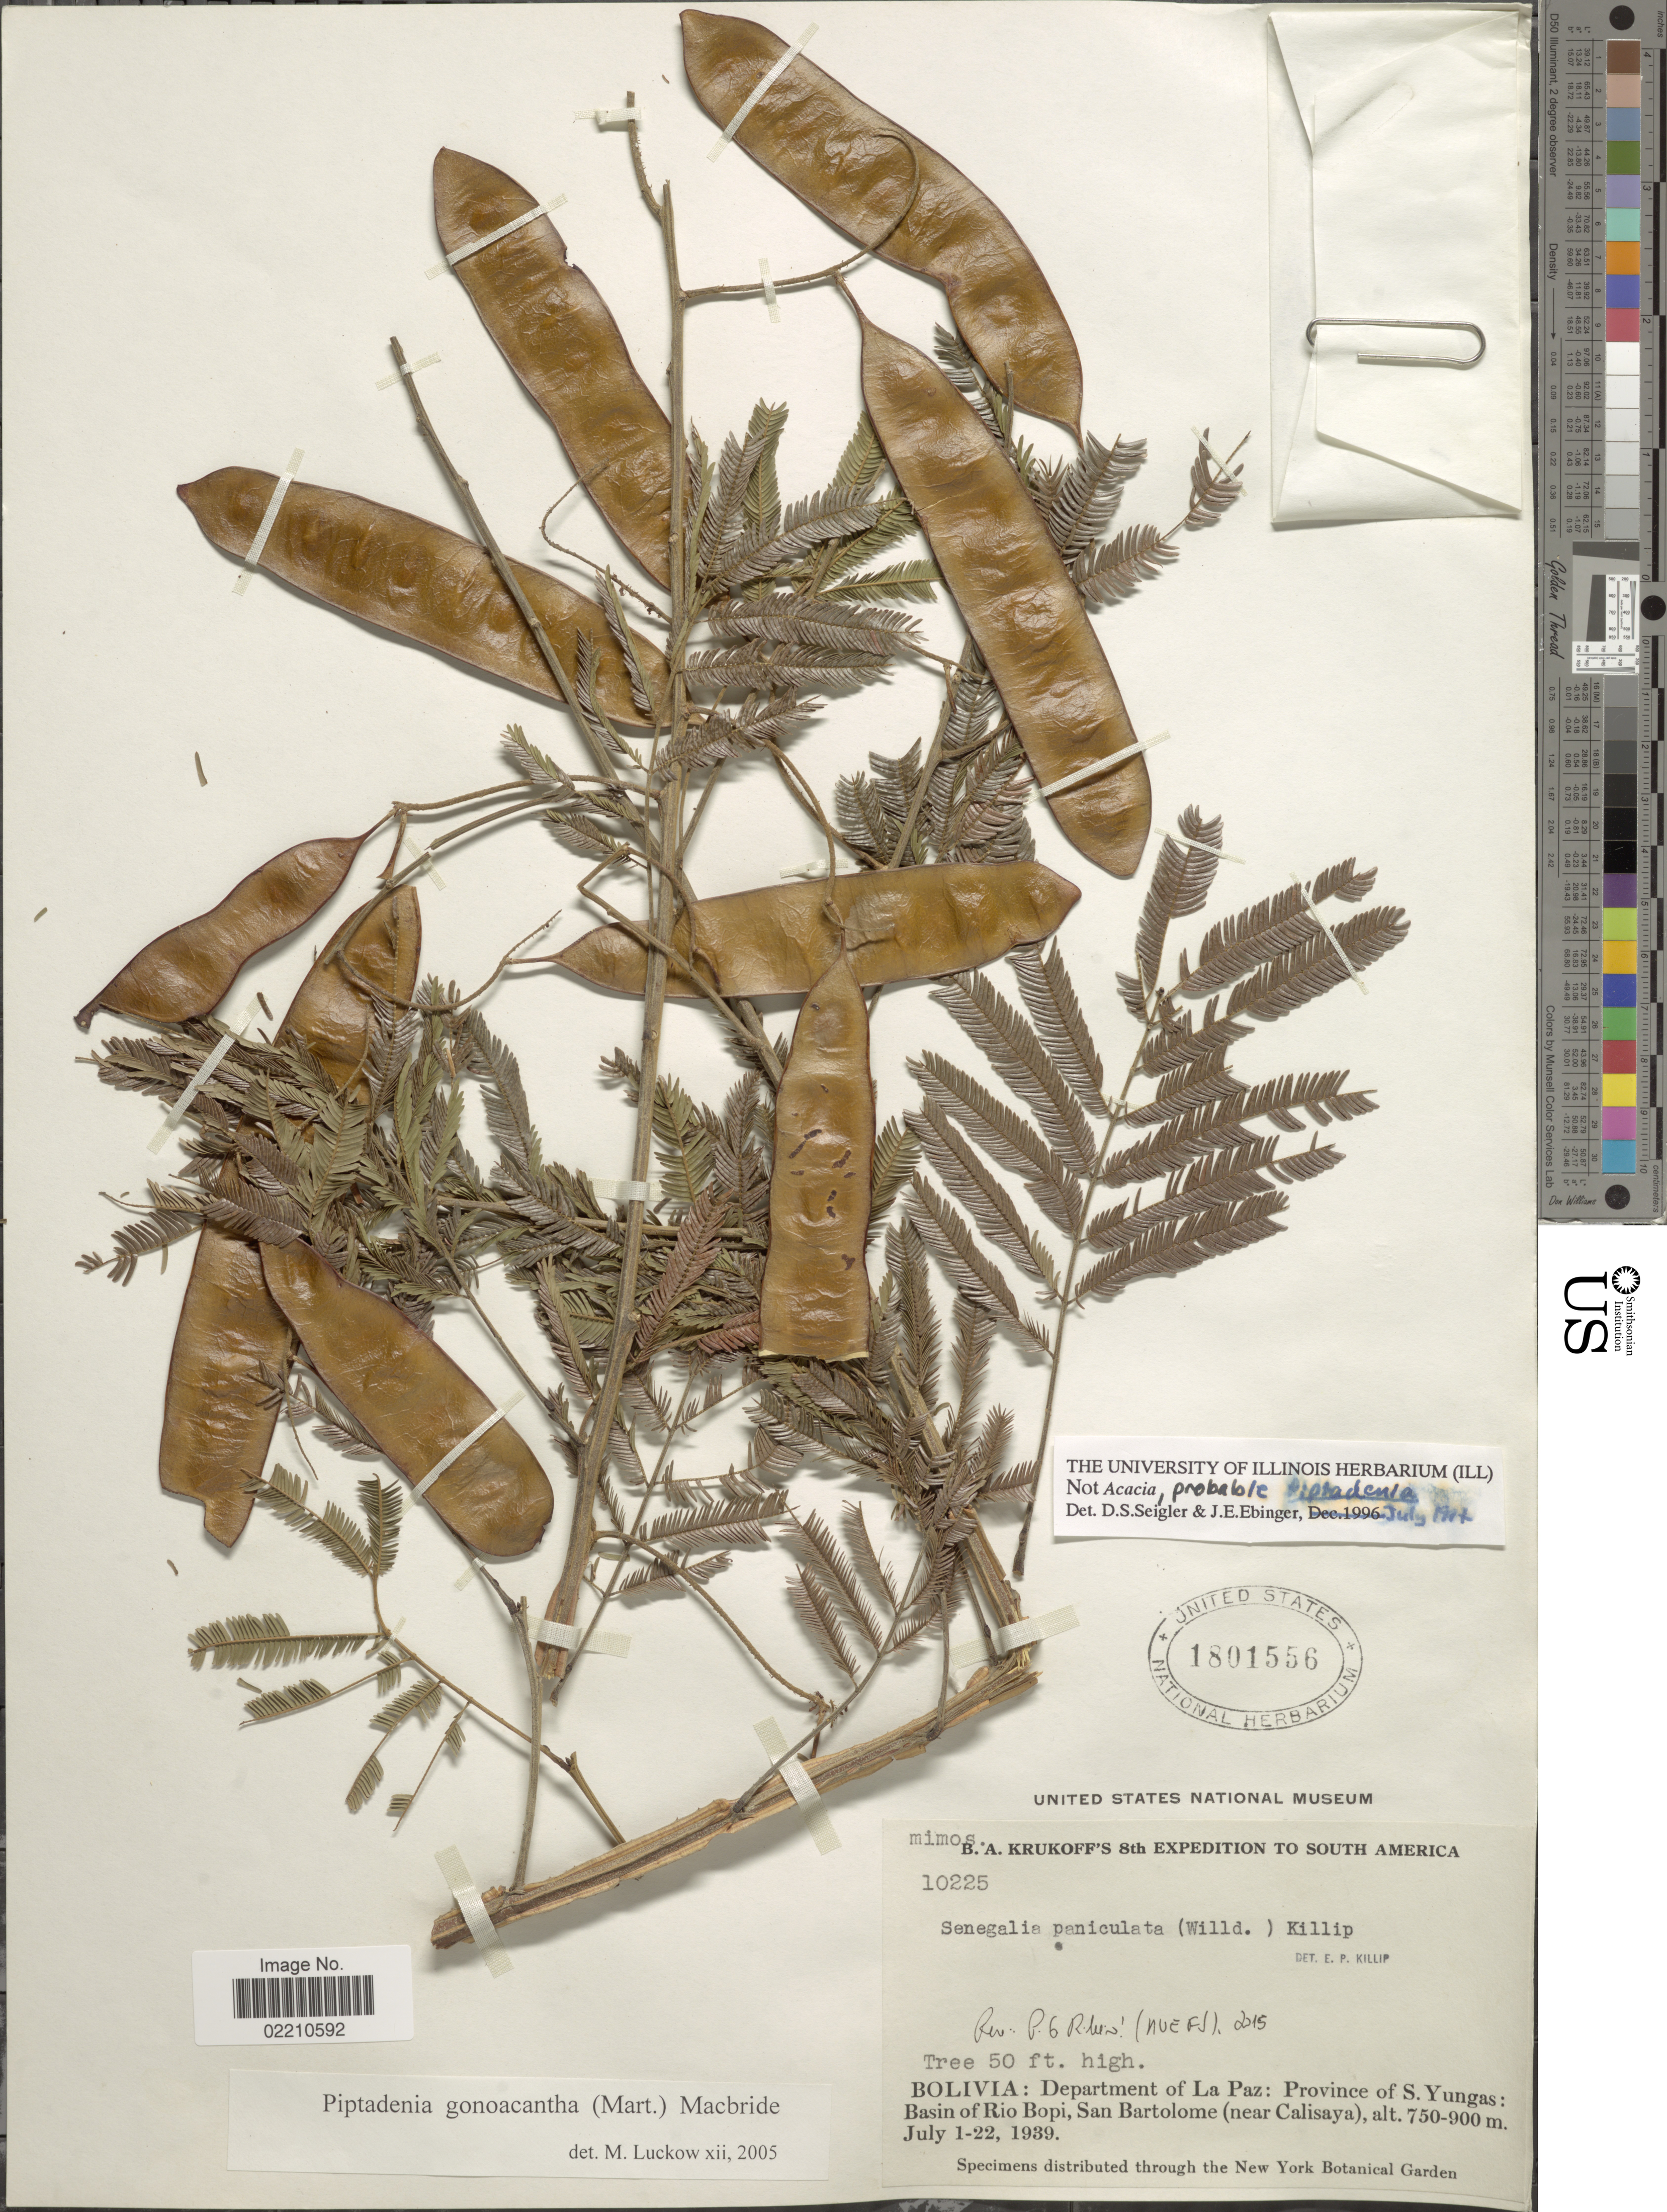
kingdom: Plantae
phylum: Tracheophyta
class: Magnoliopsida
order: Fabales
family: Fabaceae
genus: Piptadenia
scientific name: Piptadenia gonoacantha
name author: (Mart.) J.F. Macbr.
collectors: B. A. Krukoff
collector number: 10225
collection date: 1939-07-01/1939-07-22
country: Bolivia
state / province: La Paz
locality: Bolivia: Department of La Paz: Province of S. Yungas: Basin of Rio Bopi, San Bartolome (near Calisaya)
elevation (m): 750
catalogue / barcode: US 1801556